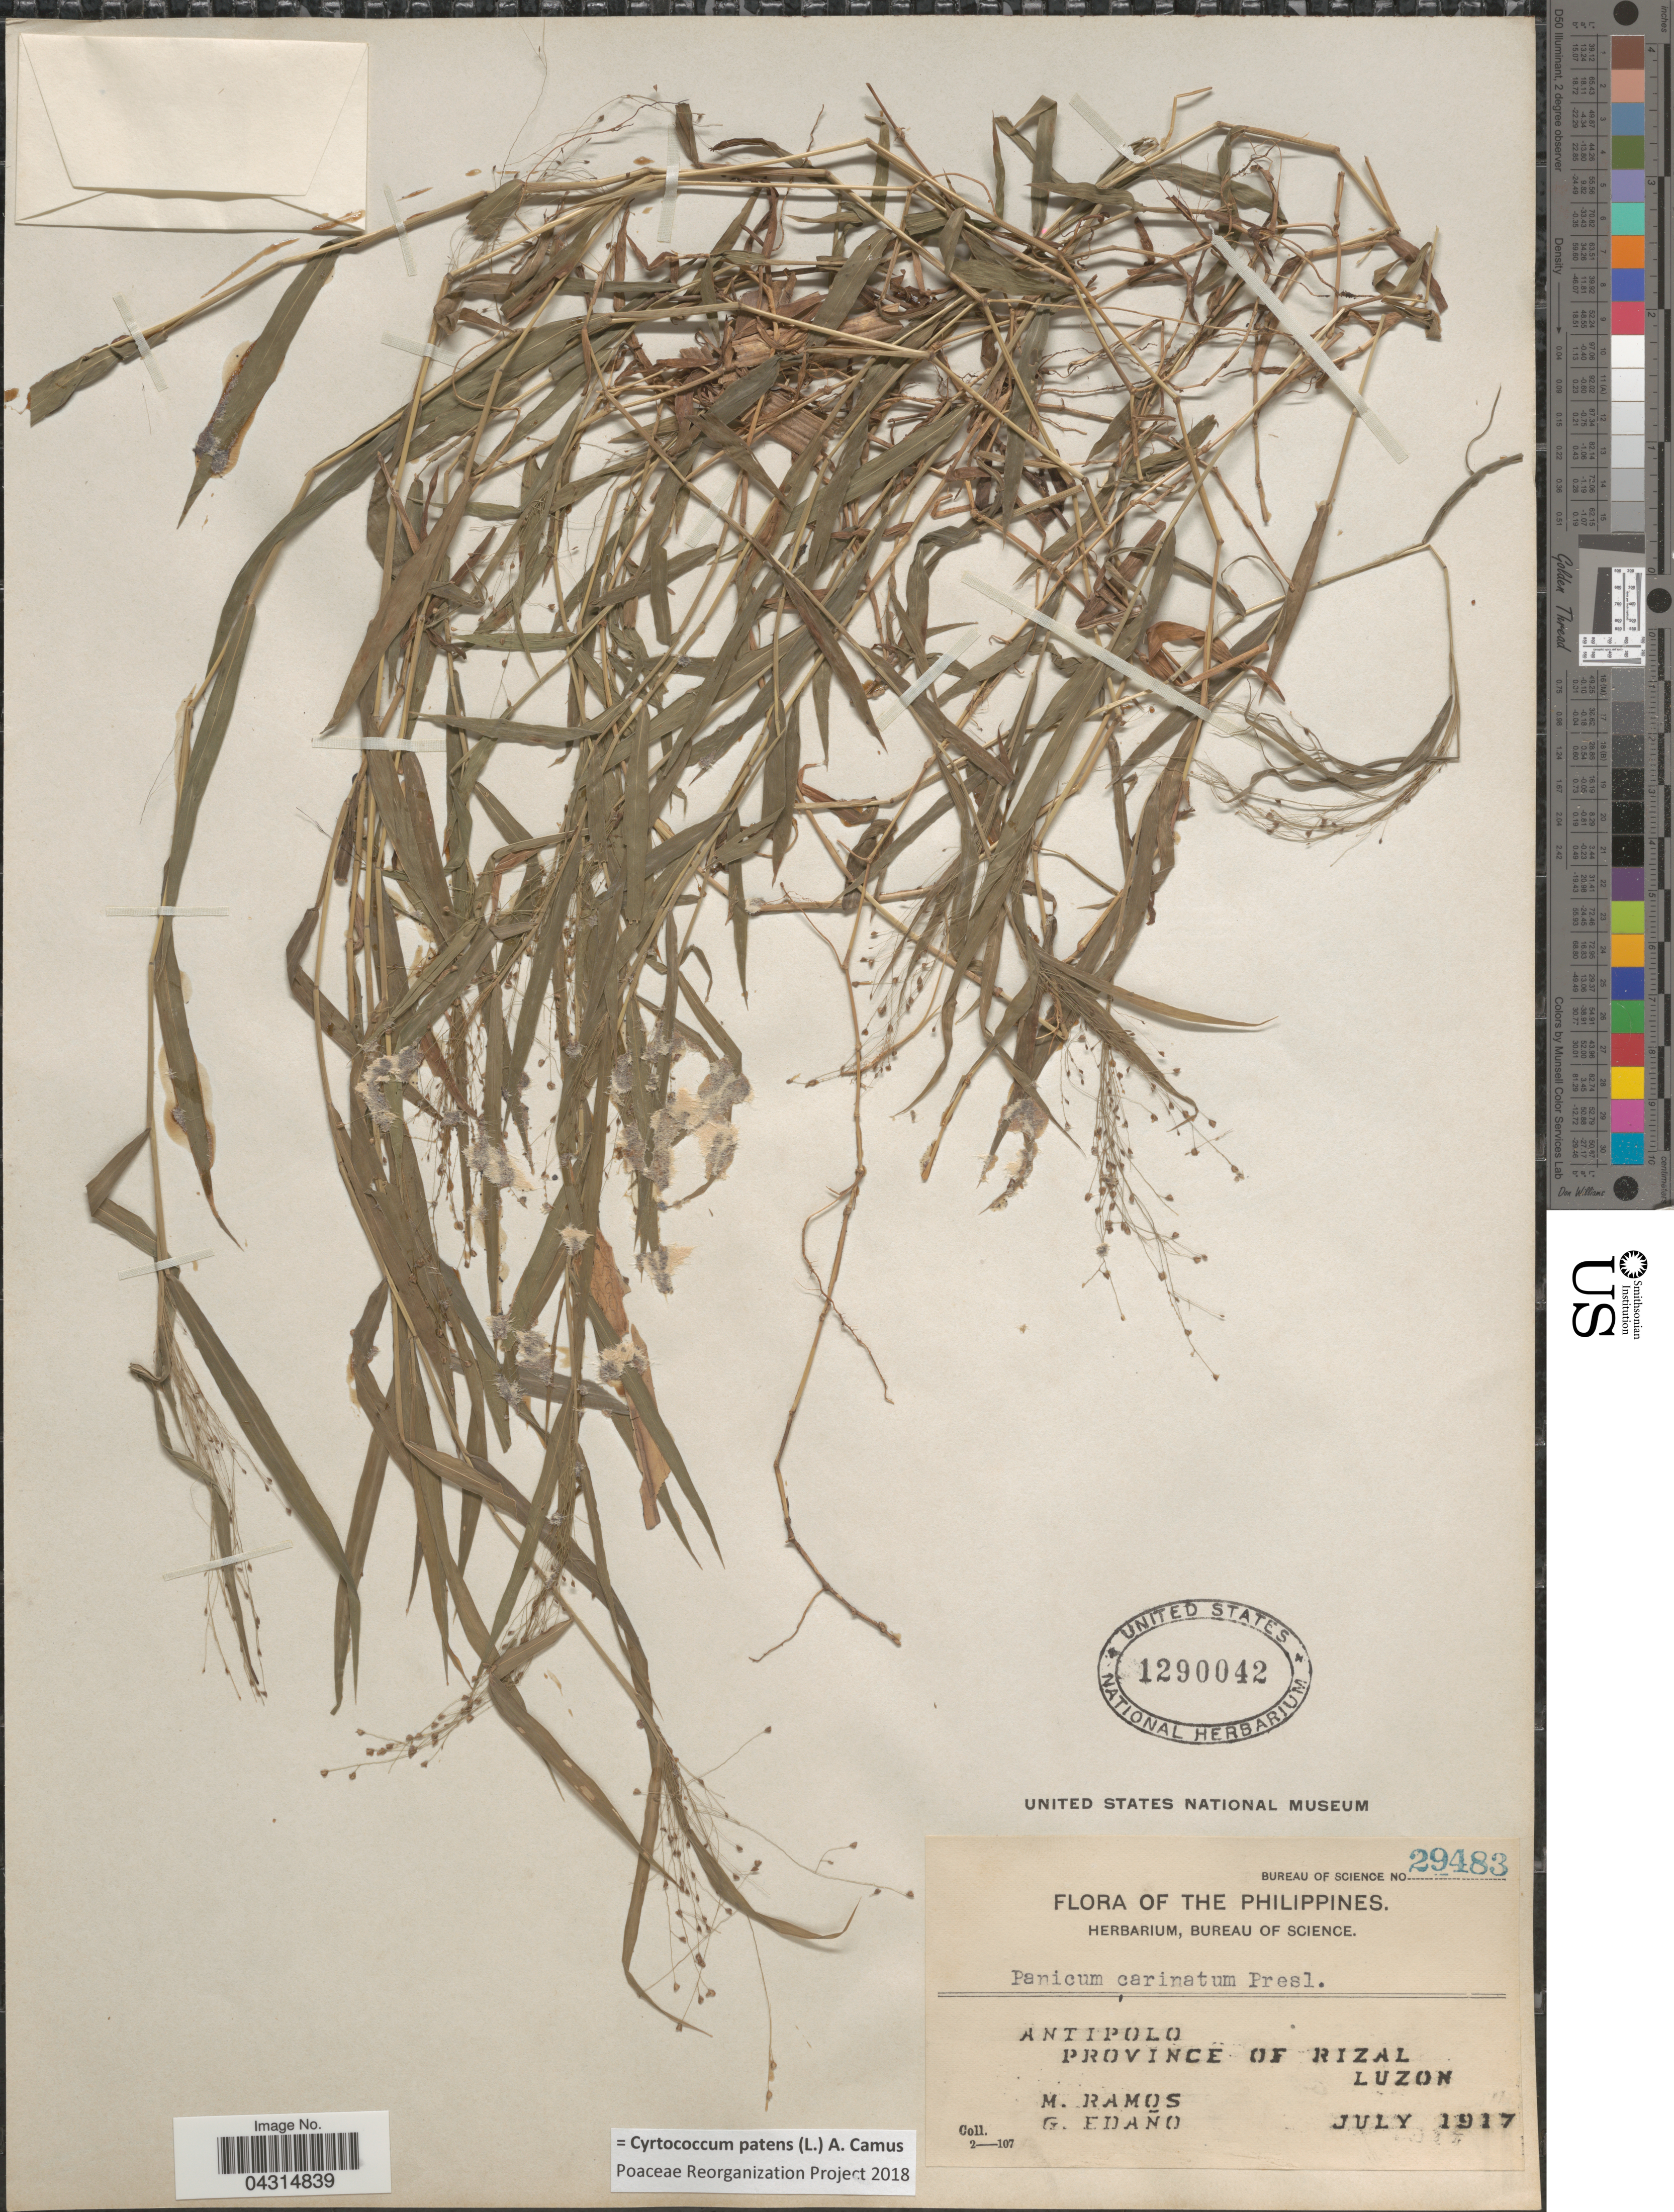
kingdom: Plantae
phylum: Tracheophyta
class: Liliopsida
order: Poales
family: Poaceae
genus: Cyrtococcum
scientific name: Cyrtococcum patens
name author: (L.) A. Camus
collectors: M. Ramos & G. Edaño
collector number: Bureau of Science 29483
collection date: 1917-07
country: Philippines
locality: Antipolo. Province of Rizal. Luzon.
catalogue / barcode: US 1290042